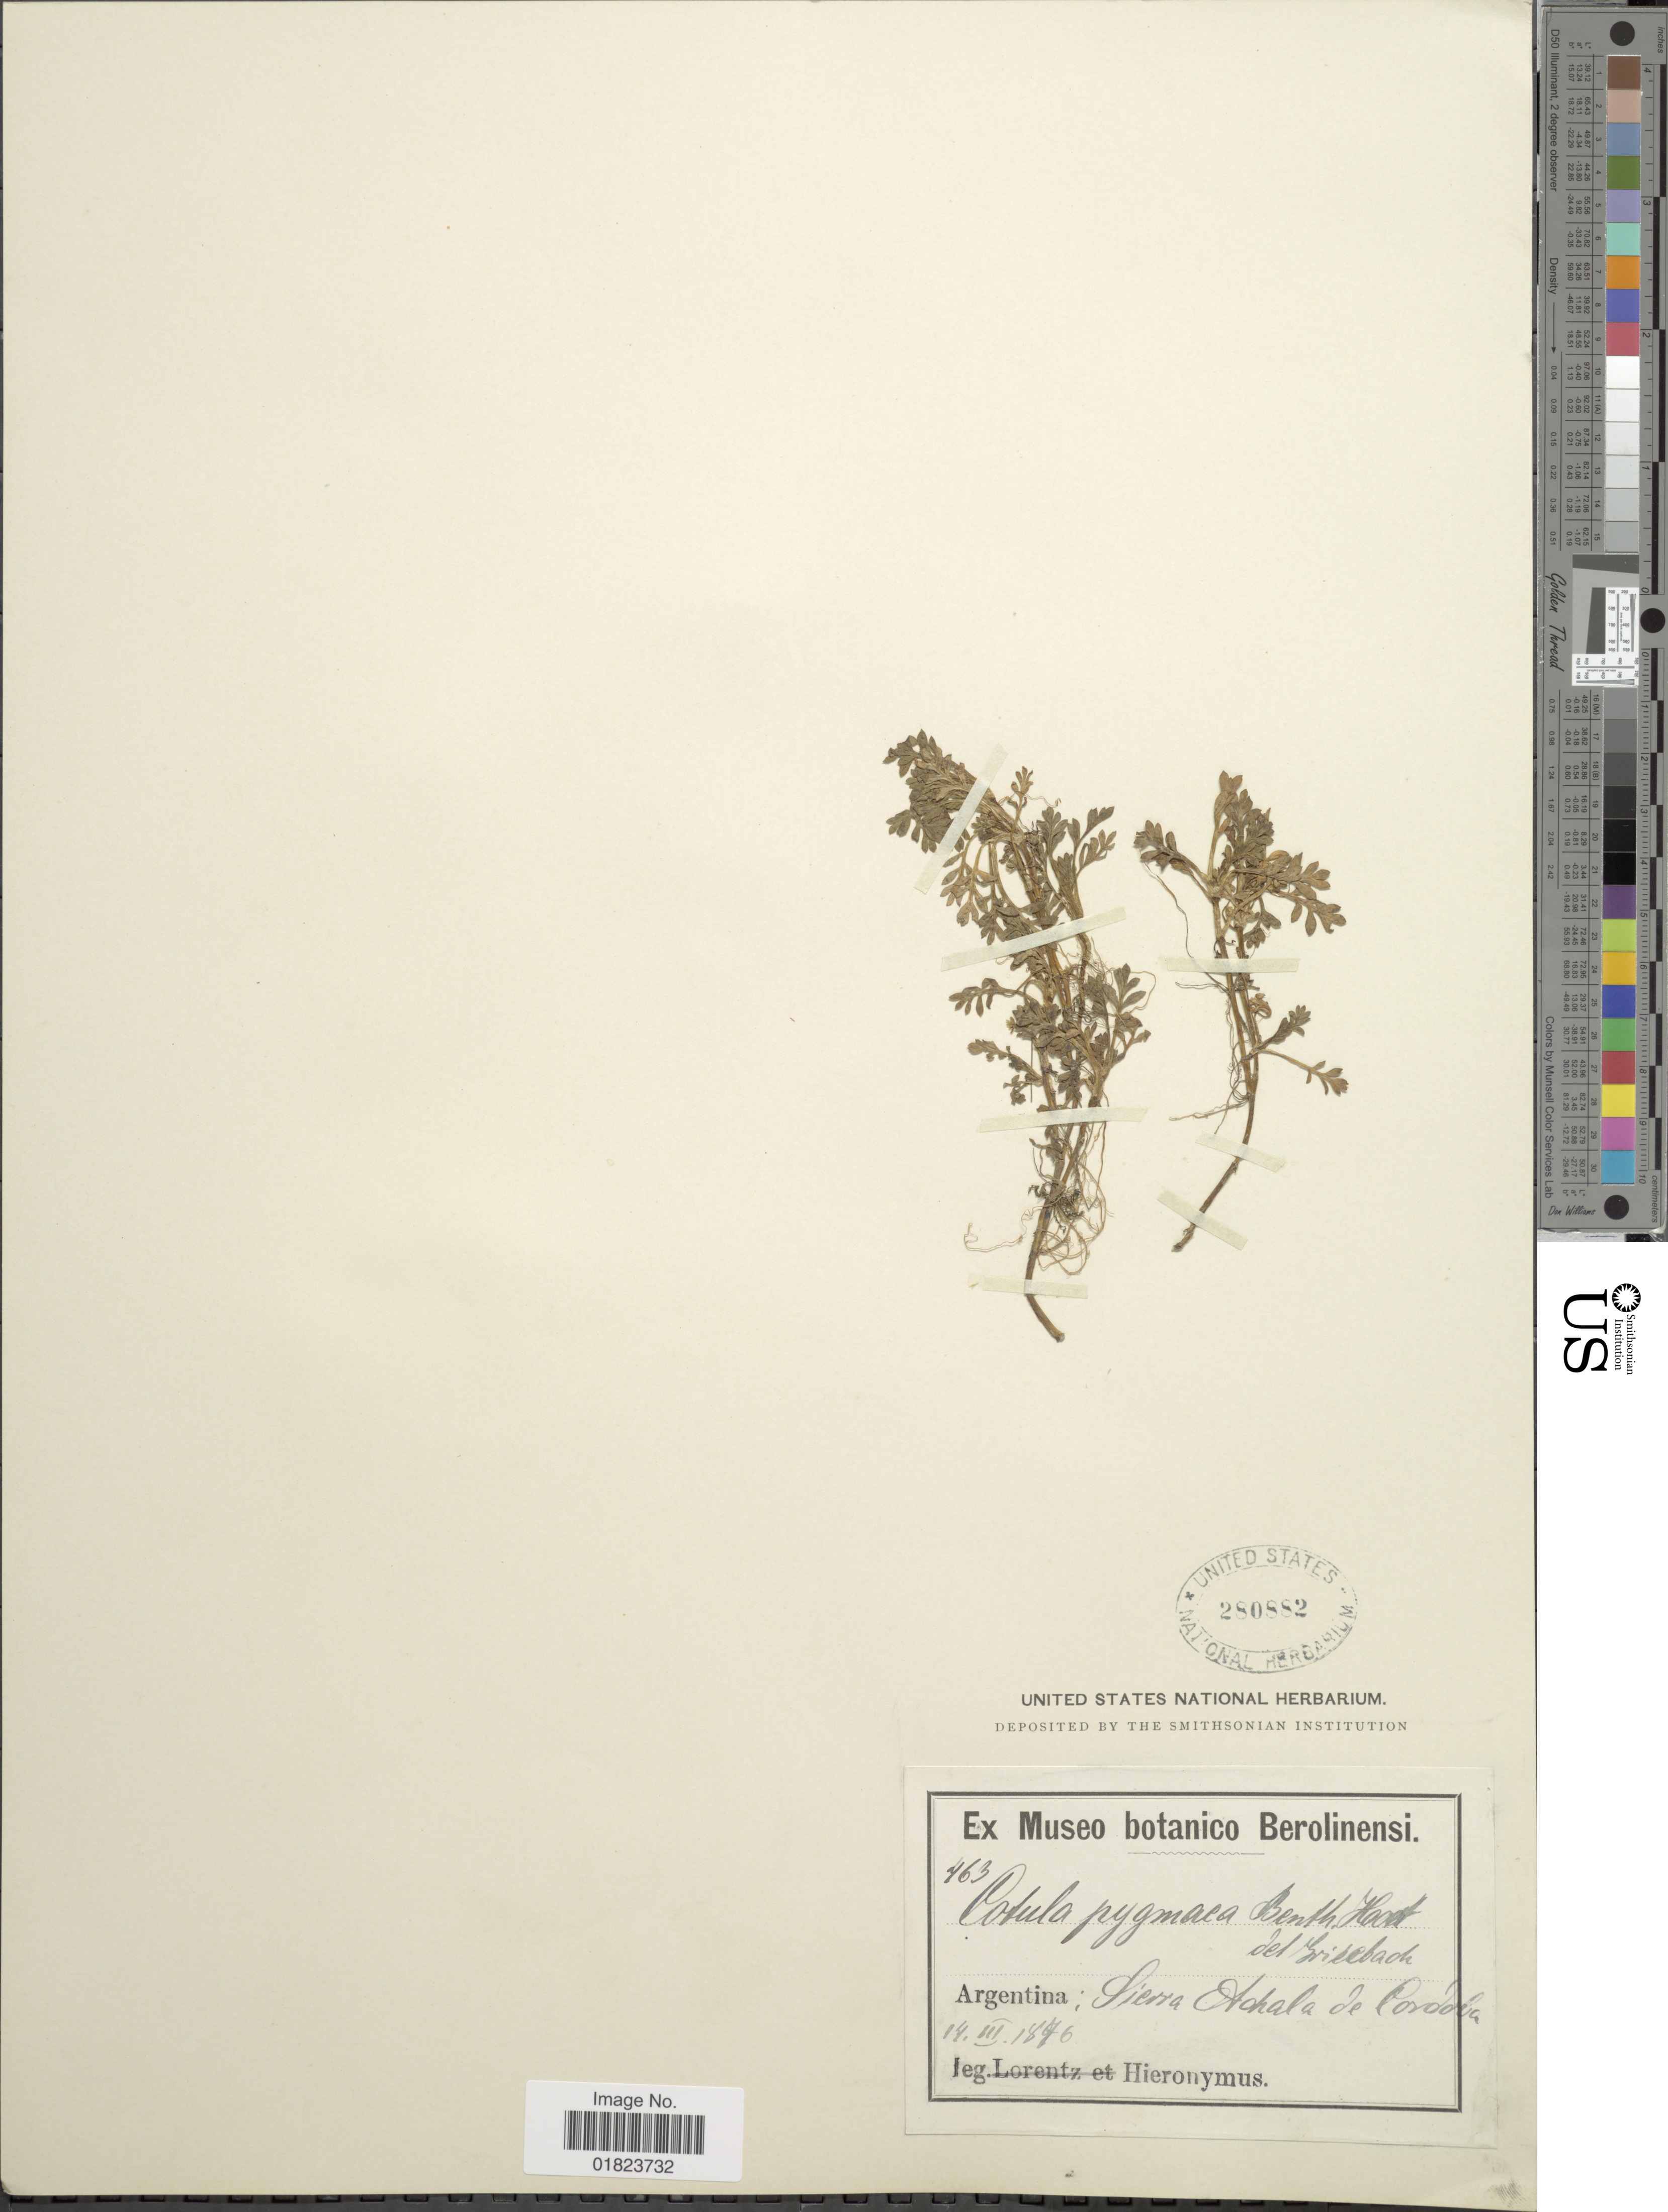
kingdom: Plantae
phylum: Tracheophyta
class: Magnoliopsida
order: Asterales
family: Asteraceae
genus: Cotula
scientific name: Cotula minuta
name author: G. Forst.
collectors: -. Hieronymus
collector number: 463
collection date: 1846-03-14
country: Argentina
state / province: Cordoba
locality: Argentina: Sierra Achala de Cordoba.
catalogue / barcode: US 280882